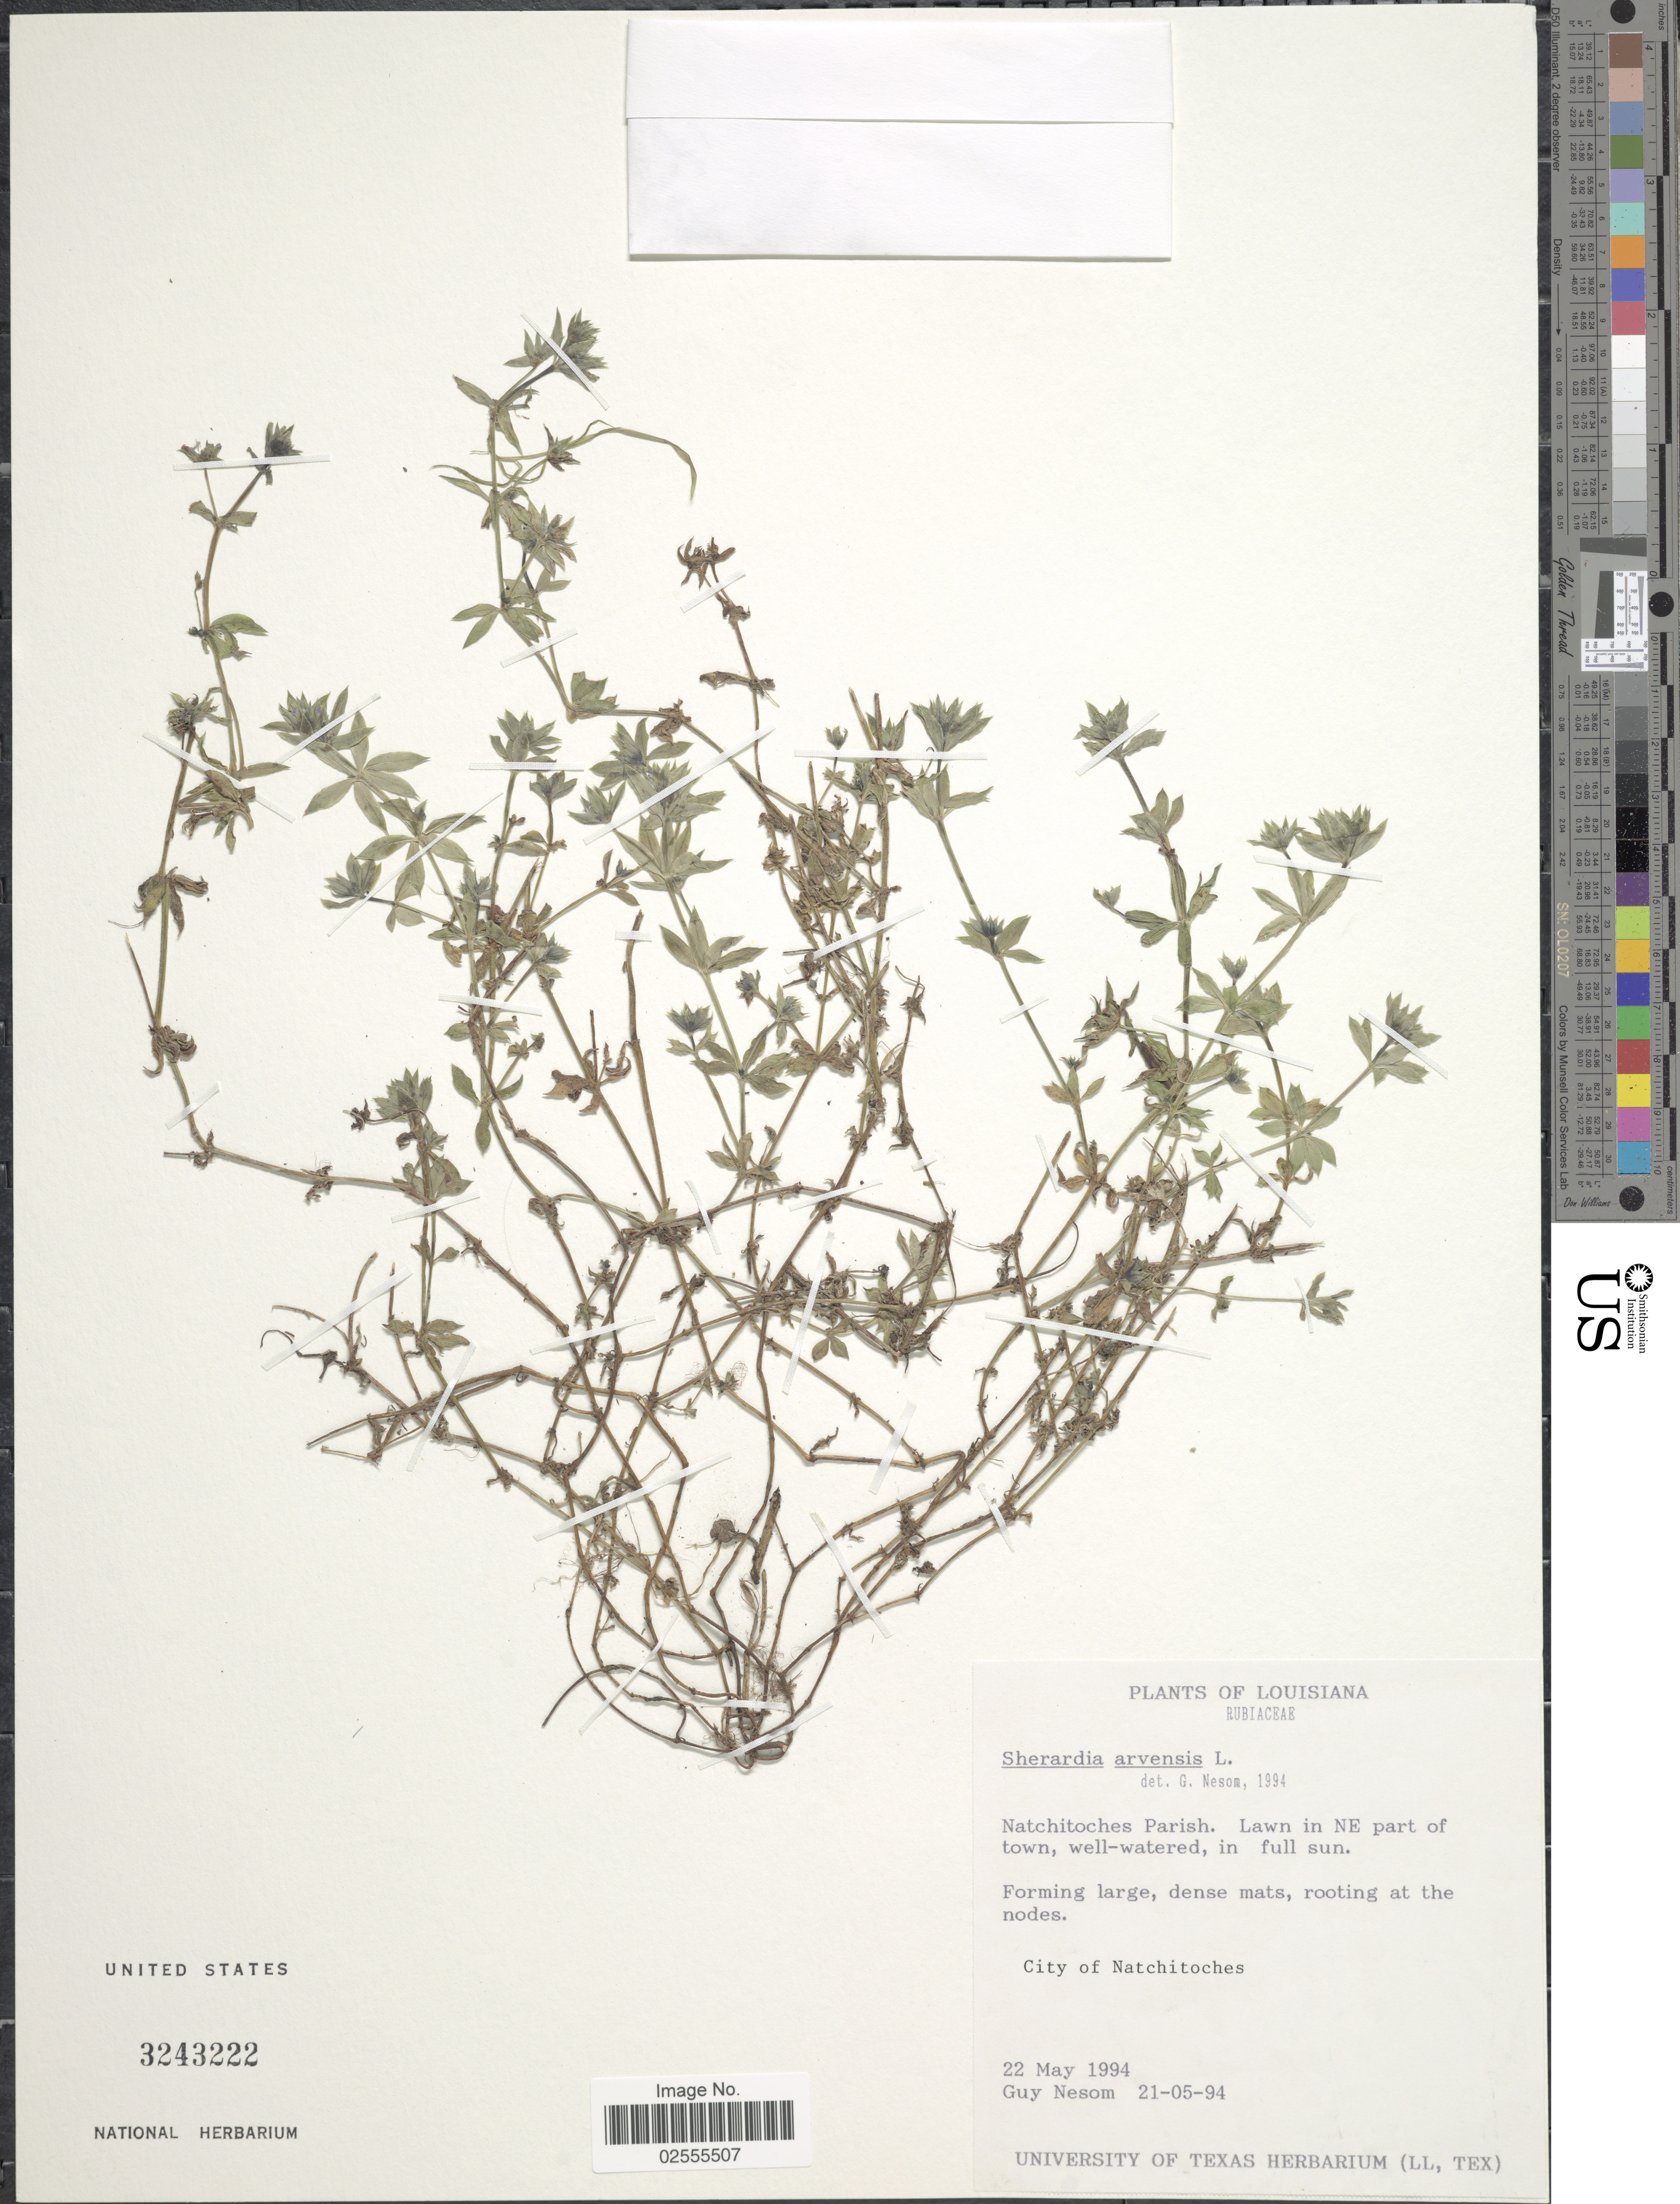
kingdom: Plantae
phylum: Tracheophyta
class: Magnoliopsida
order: Gentianales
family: Rubiaceae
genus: Sherardia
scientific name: Sherardia arvensis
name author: L.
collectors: G. Nesom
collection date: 1994-05-21/1994-05-22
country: United States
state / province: Louisiana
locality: Natchitoches Parish, Lawn in NE part of town, well-watered, in full sun.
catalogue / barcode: US 3243222